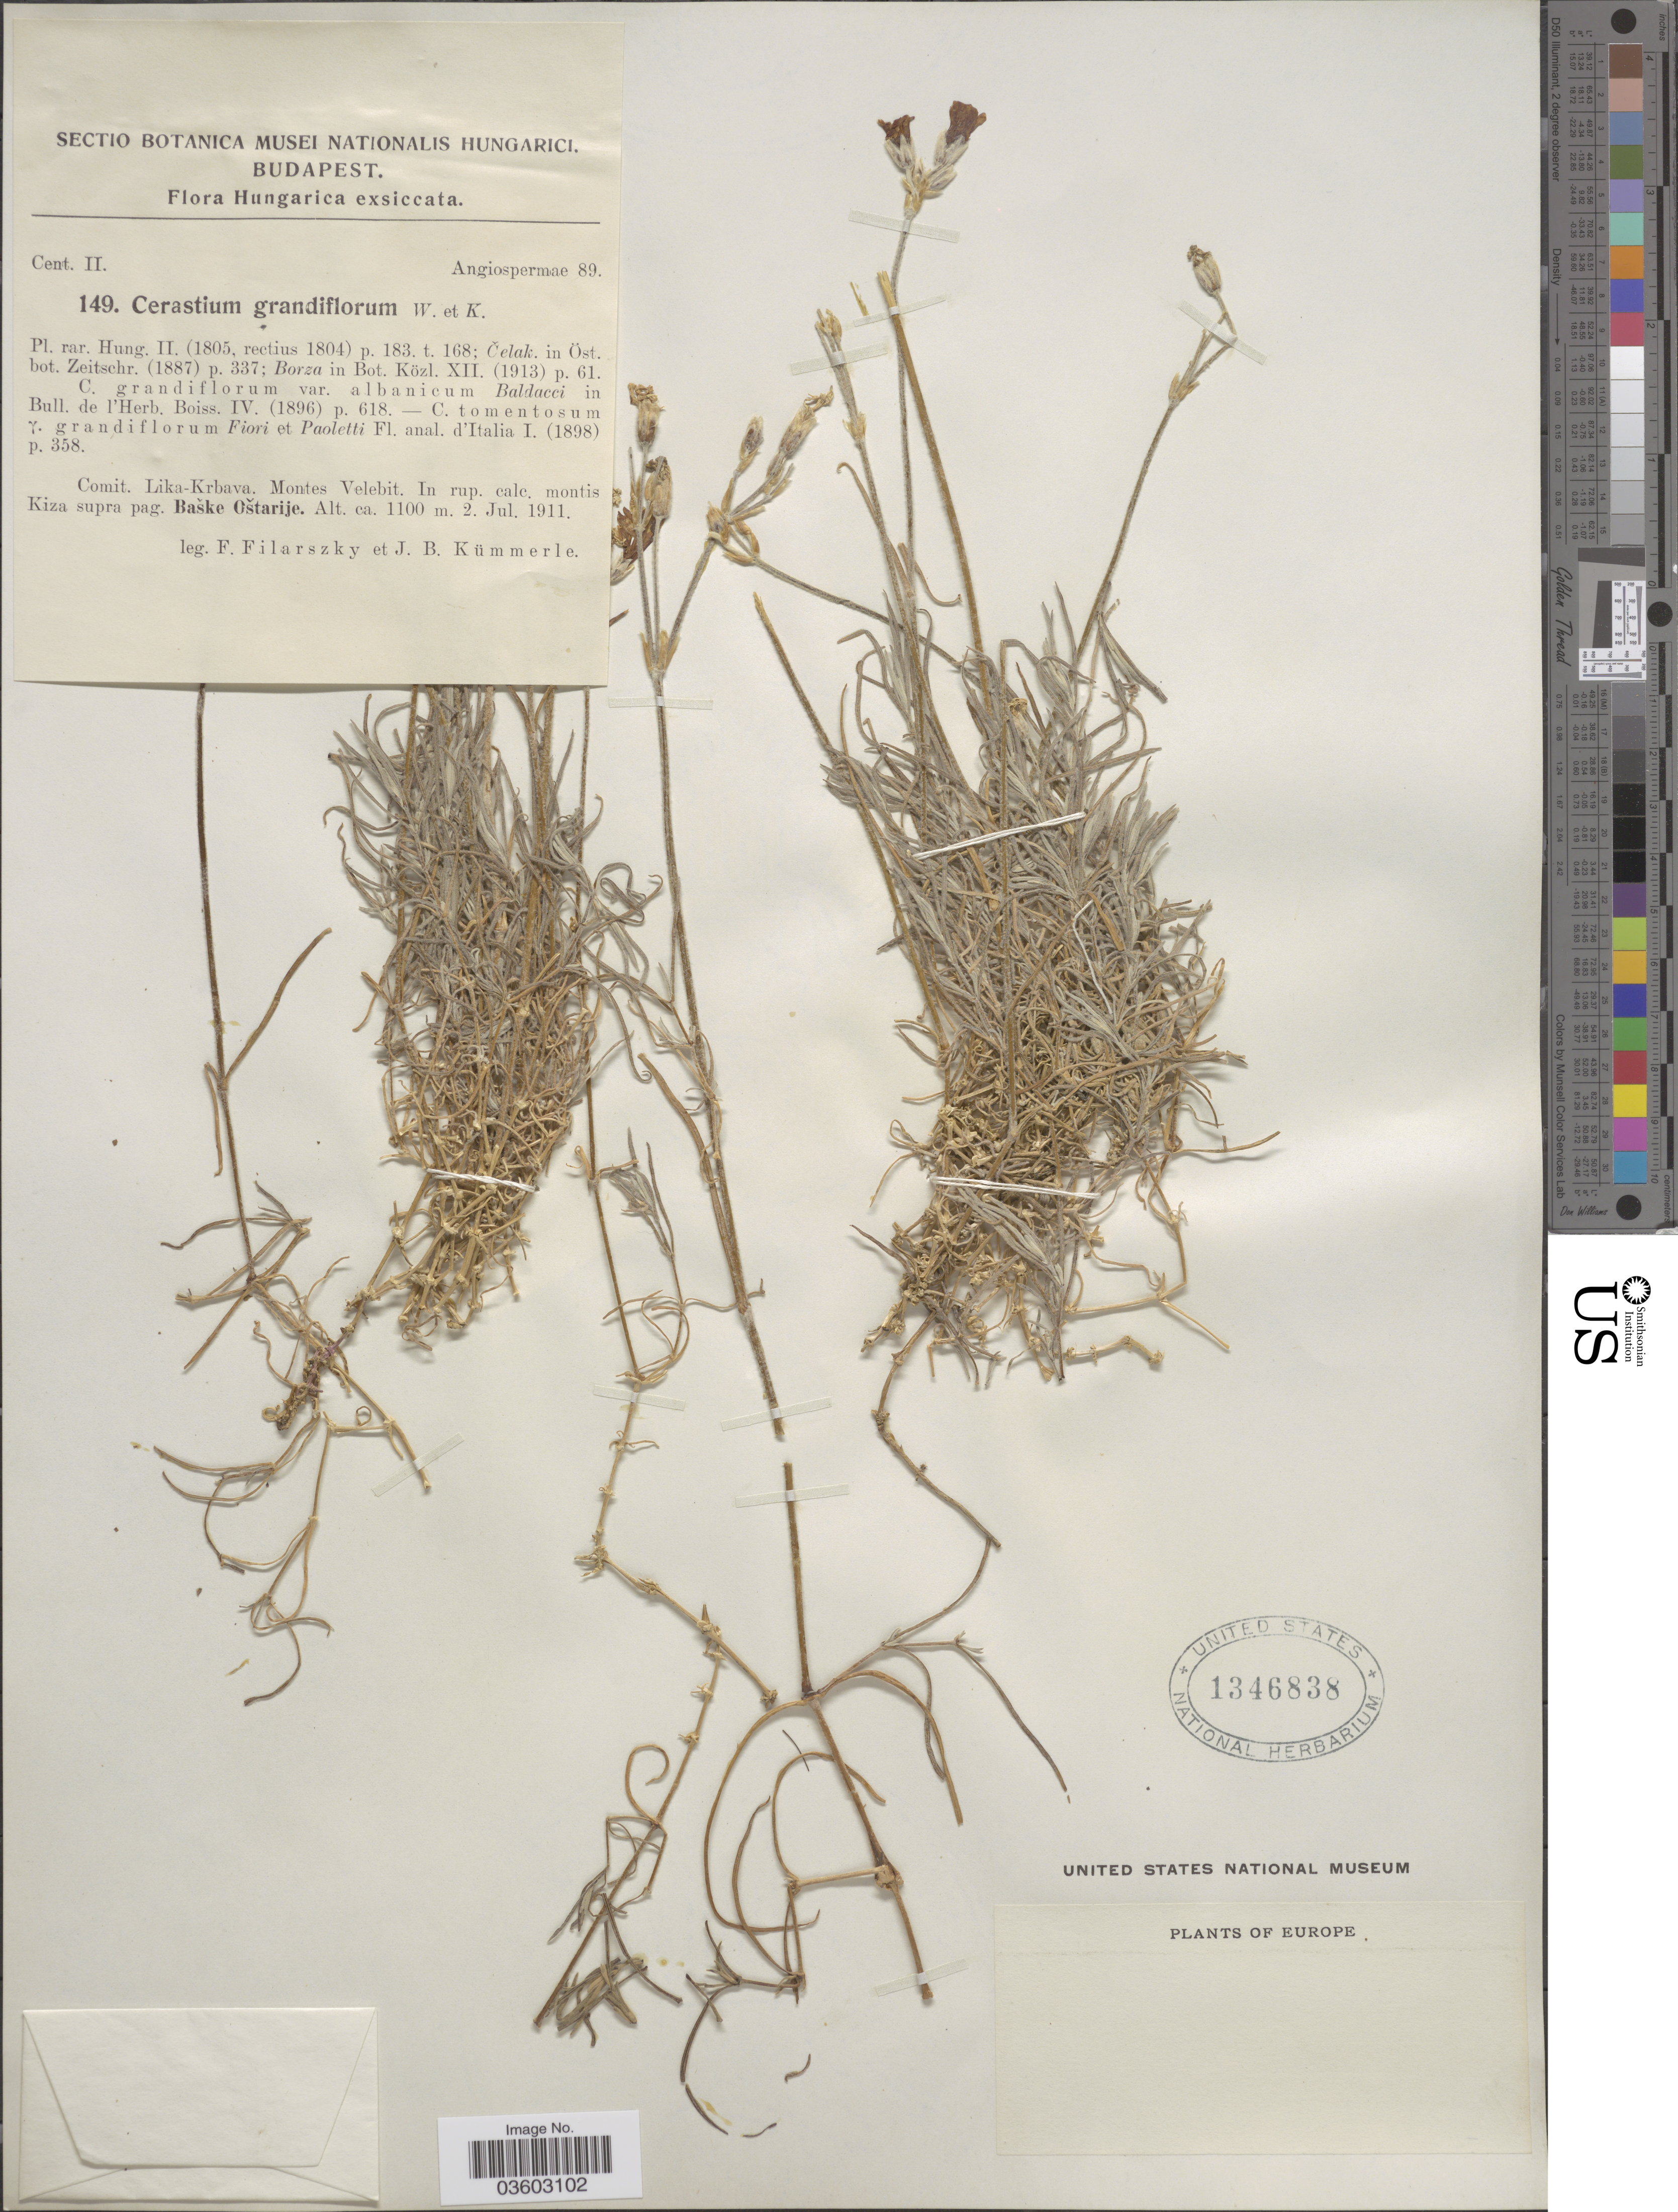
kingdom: Plantae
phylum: Tracheophyta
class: Magnoliopsida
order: Caryophyllales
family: Caryophyllaceae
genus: Cerastium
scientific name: Cerastium grandiflorum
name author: Waldst. & Kit.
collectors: F. Filarszky & J. Kummerle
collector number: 149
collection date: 1911-07-02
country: Hungary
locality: Comit. Lika-Krbava. Montes Velebit. In rup. calc. montis Kiza supra pag. Baške Oštarije.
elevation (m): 1100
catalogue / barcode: US 1346838